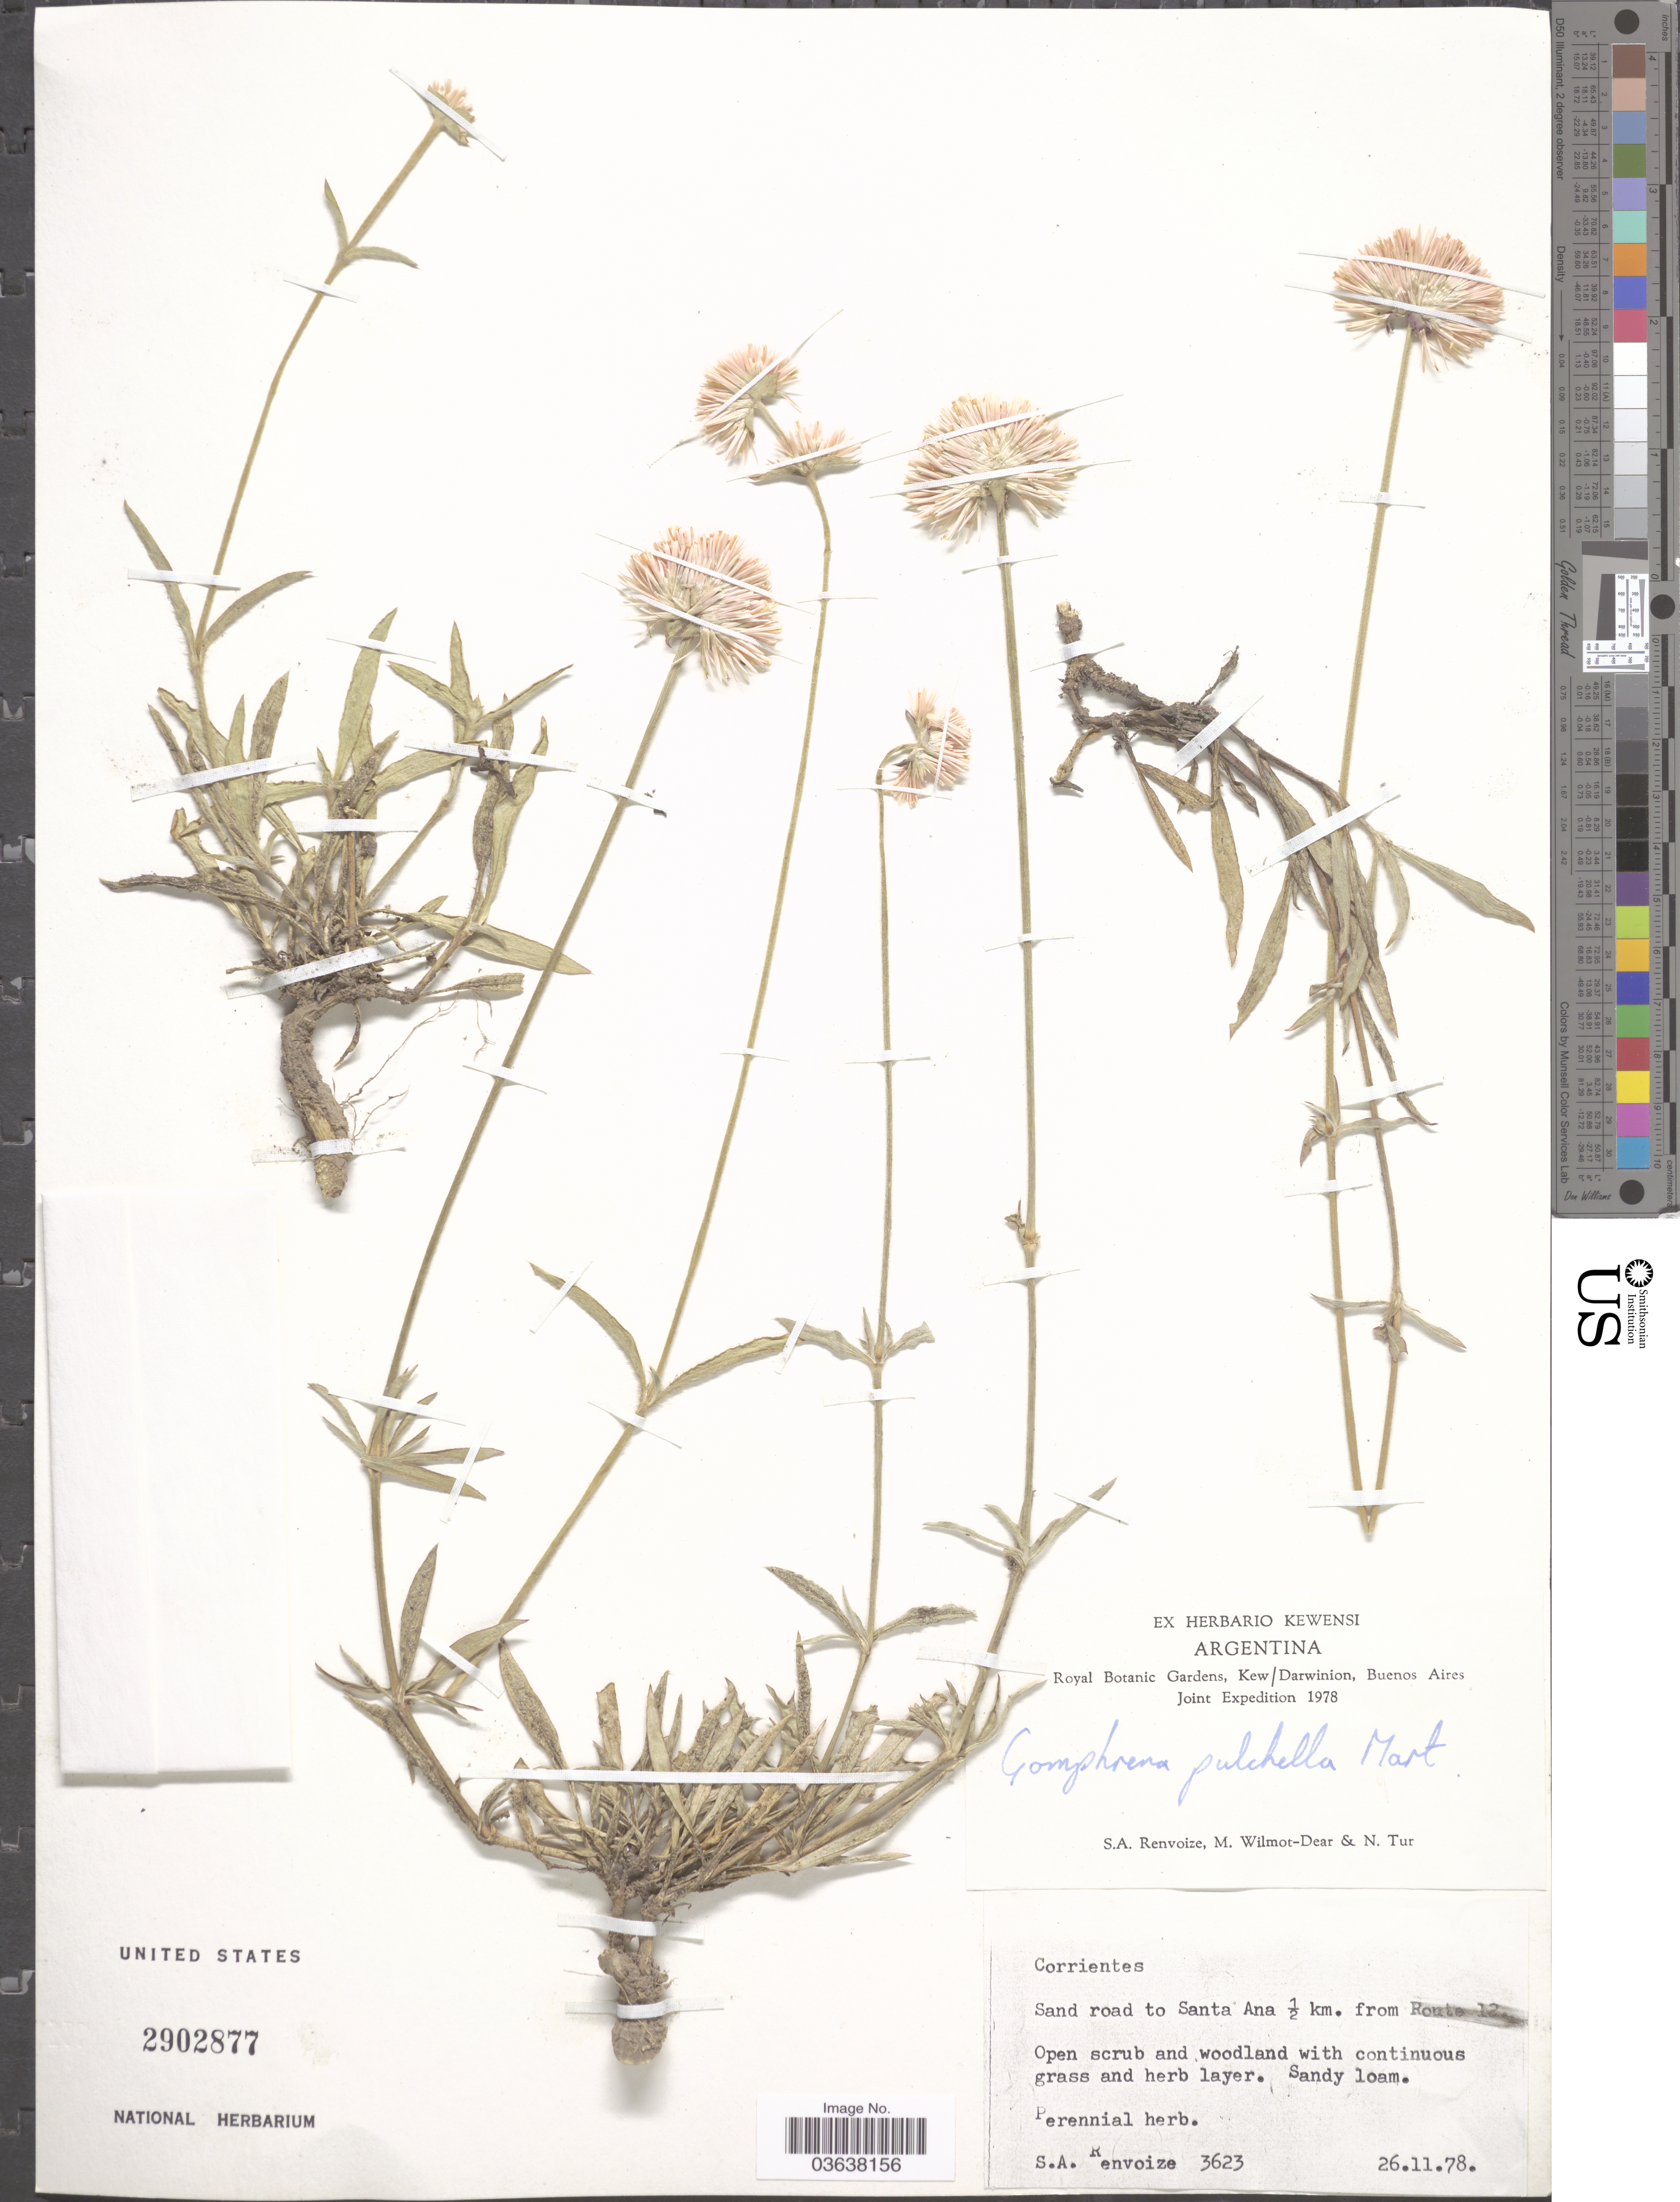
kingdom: Plantae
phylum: Tracheophyta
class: Magnoliopsida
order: Caryophyllales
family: Amaranthaceae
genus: Gomphrena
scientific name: Gomphrena pulchella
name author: Mart.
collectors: S. A. Renvoize, M. Wilmot-Dear & N. Tur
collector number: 3623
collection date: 1978-11-26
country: Argentina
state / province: Corrientes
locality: Sand road to Santa Ana ½ km. from Route 12.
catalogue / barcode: US 2902877